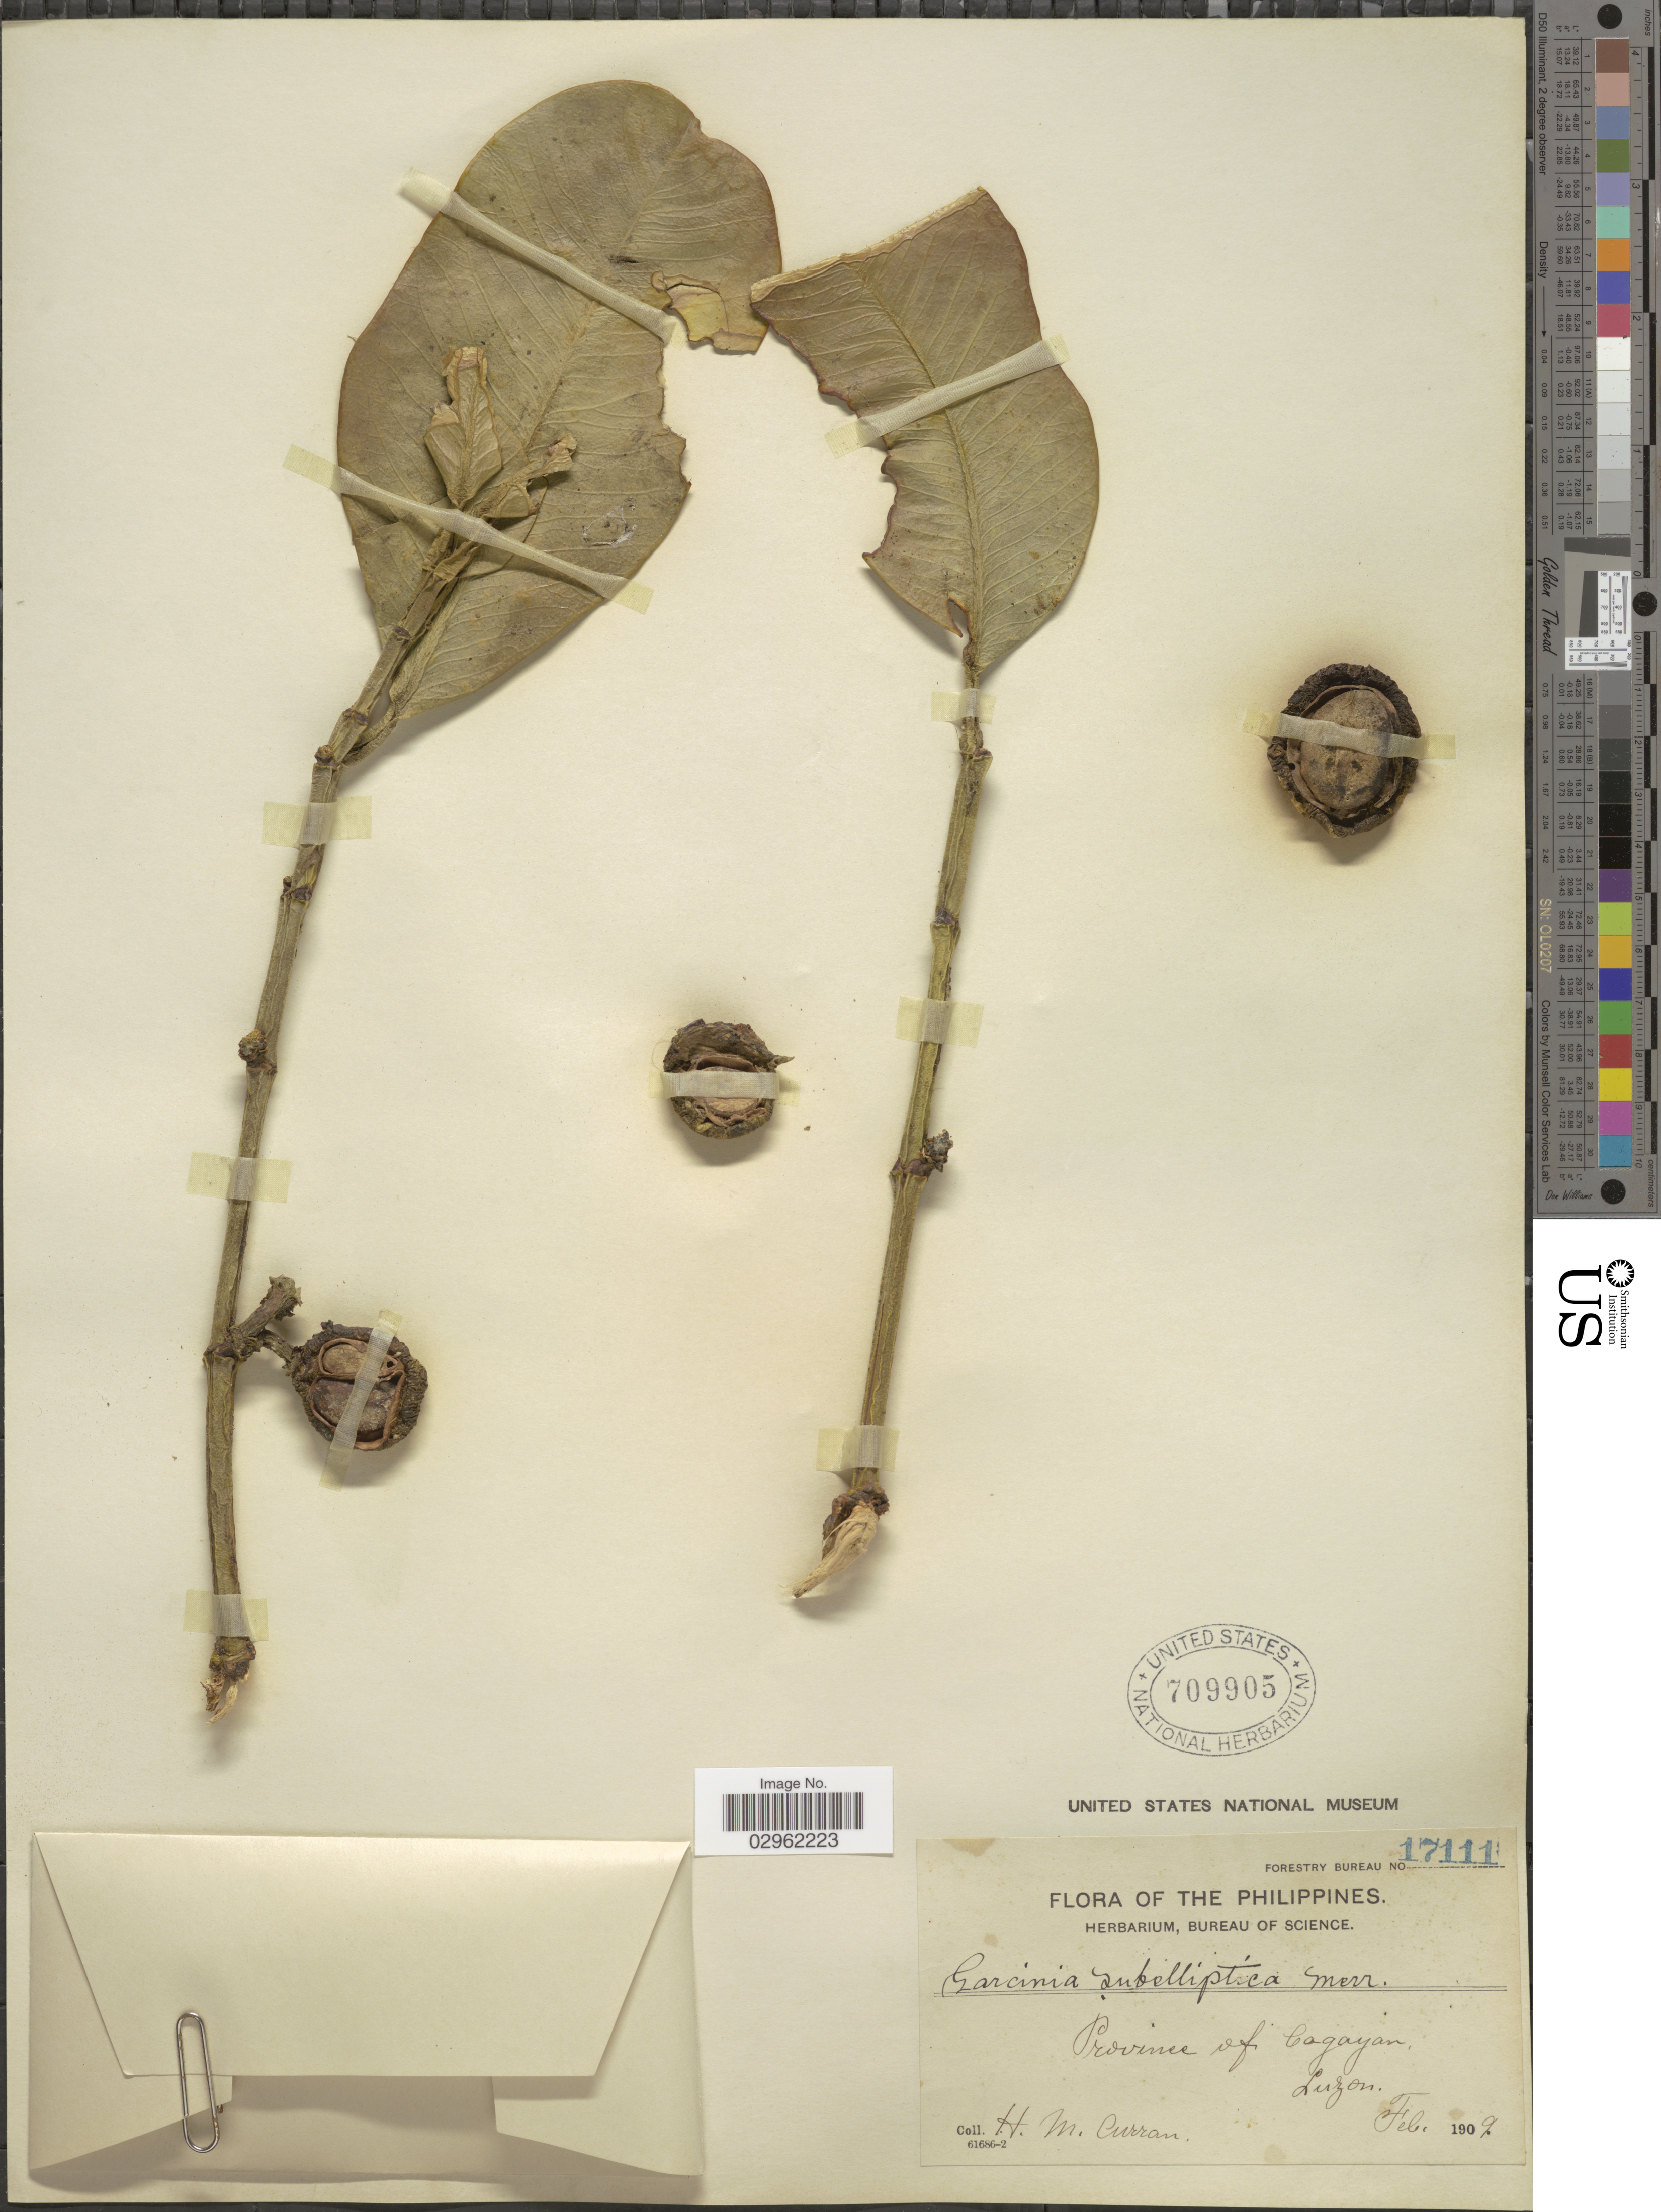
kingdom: Plantae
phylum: Tracheophyta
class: Magnoliopsida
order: Malpighiales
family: Clusiaceae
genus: Garcinia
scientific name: Garcinia subelliptica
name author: Merr.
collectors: H. M. Curran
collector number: Forestry Bureau 17111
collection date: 1909-02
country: Philippines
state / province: Cagayan Valley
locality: Province of Cagayan, Luzon.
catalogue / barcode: US 709905